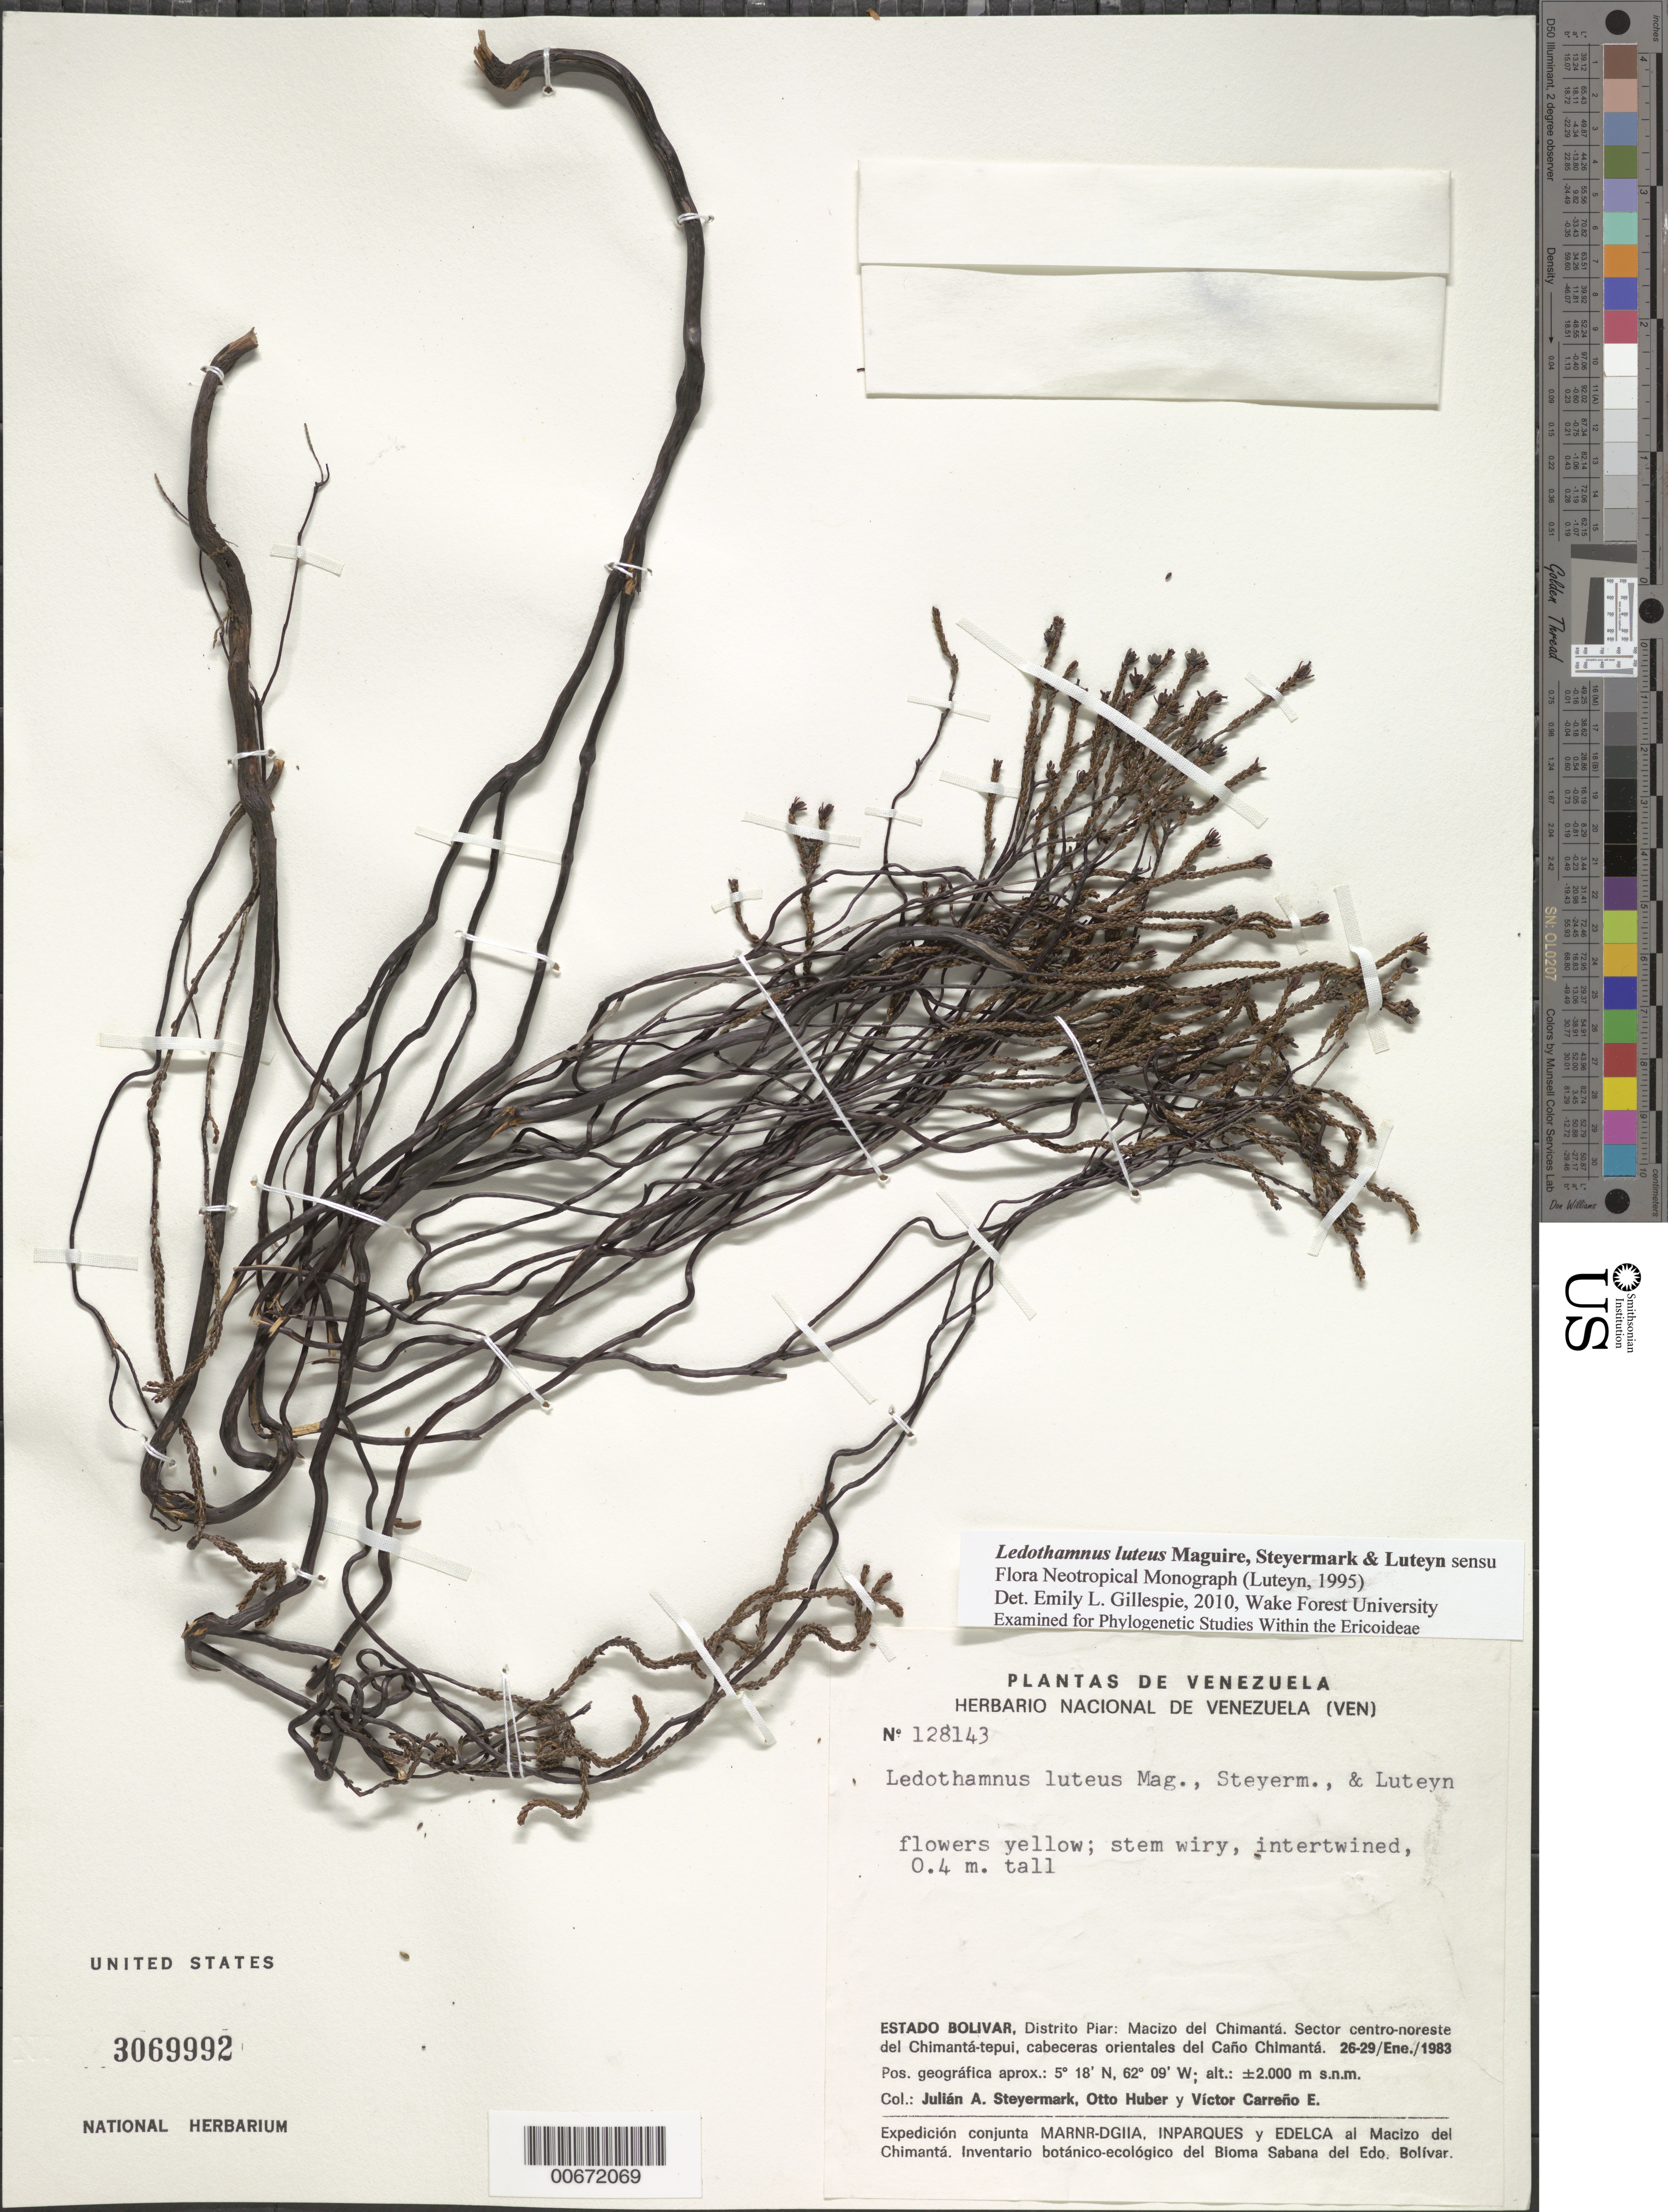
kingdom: Plantae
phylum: Tracheophyta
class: Magnoliopsida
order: Ericales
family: Ericaceae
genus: Ledothamnus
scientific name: Ledothamnus luteus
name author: Maguire et al.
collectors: J. Steyermark, O. Huber & V. Carreño E.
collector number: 128143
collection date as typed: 26-Jan-83 to 29-Jan-83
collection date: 1983-01-26/1983-01-29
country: Venezuela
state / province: Bolívar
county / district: Piar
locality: Macizo del Chimantá, sector centro-noreste del Chimantá-tepuí, cabeceras orientales del Caño Chimantá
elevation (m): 2000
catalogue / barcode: US 3069992